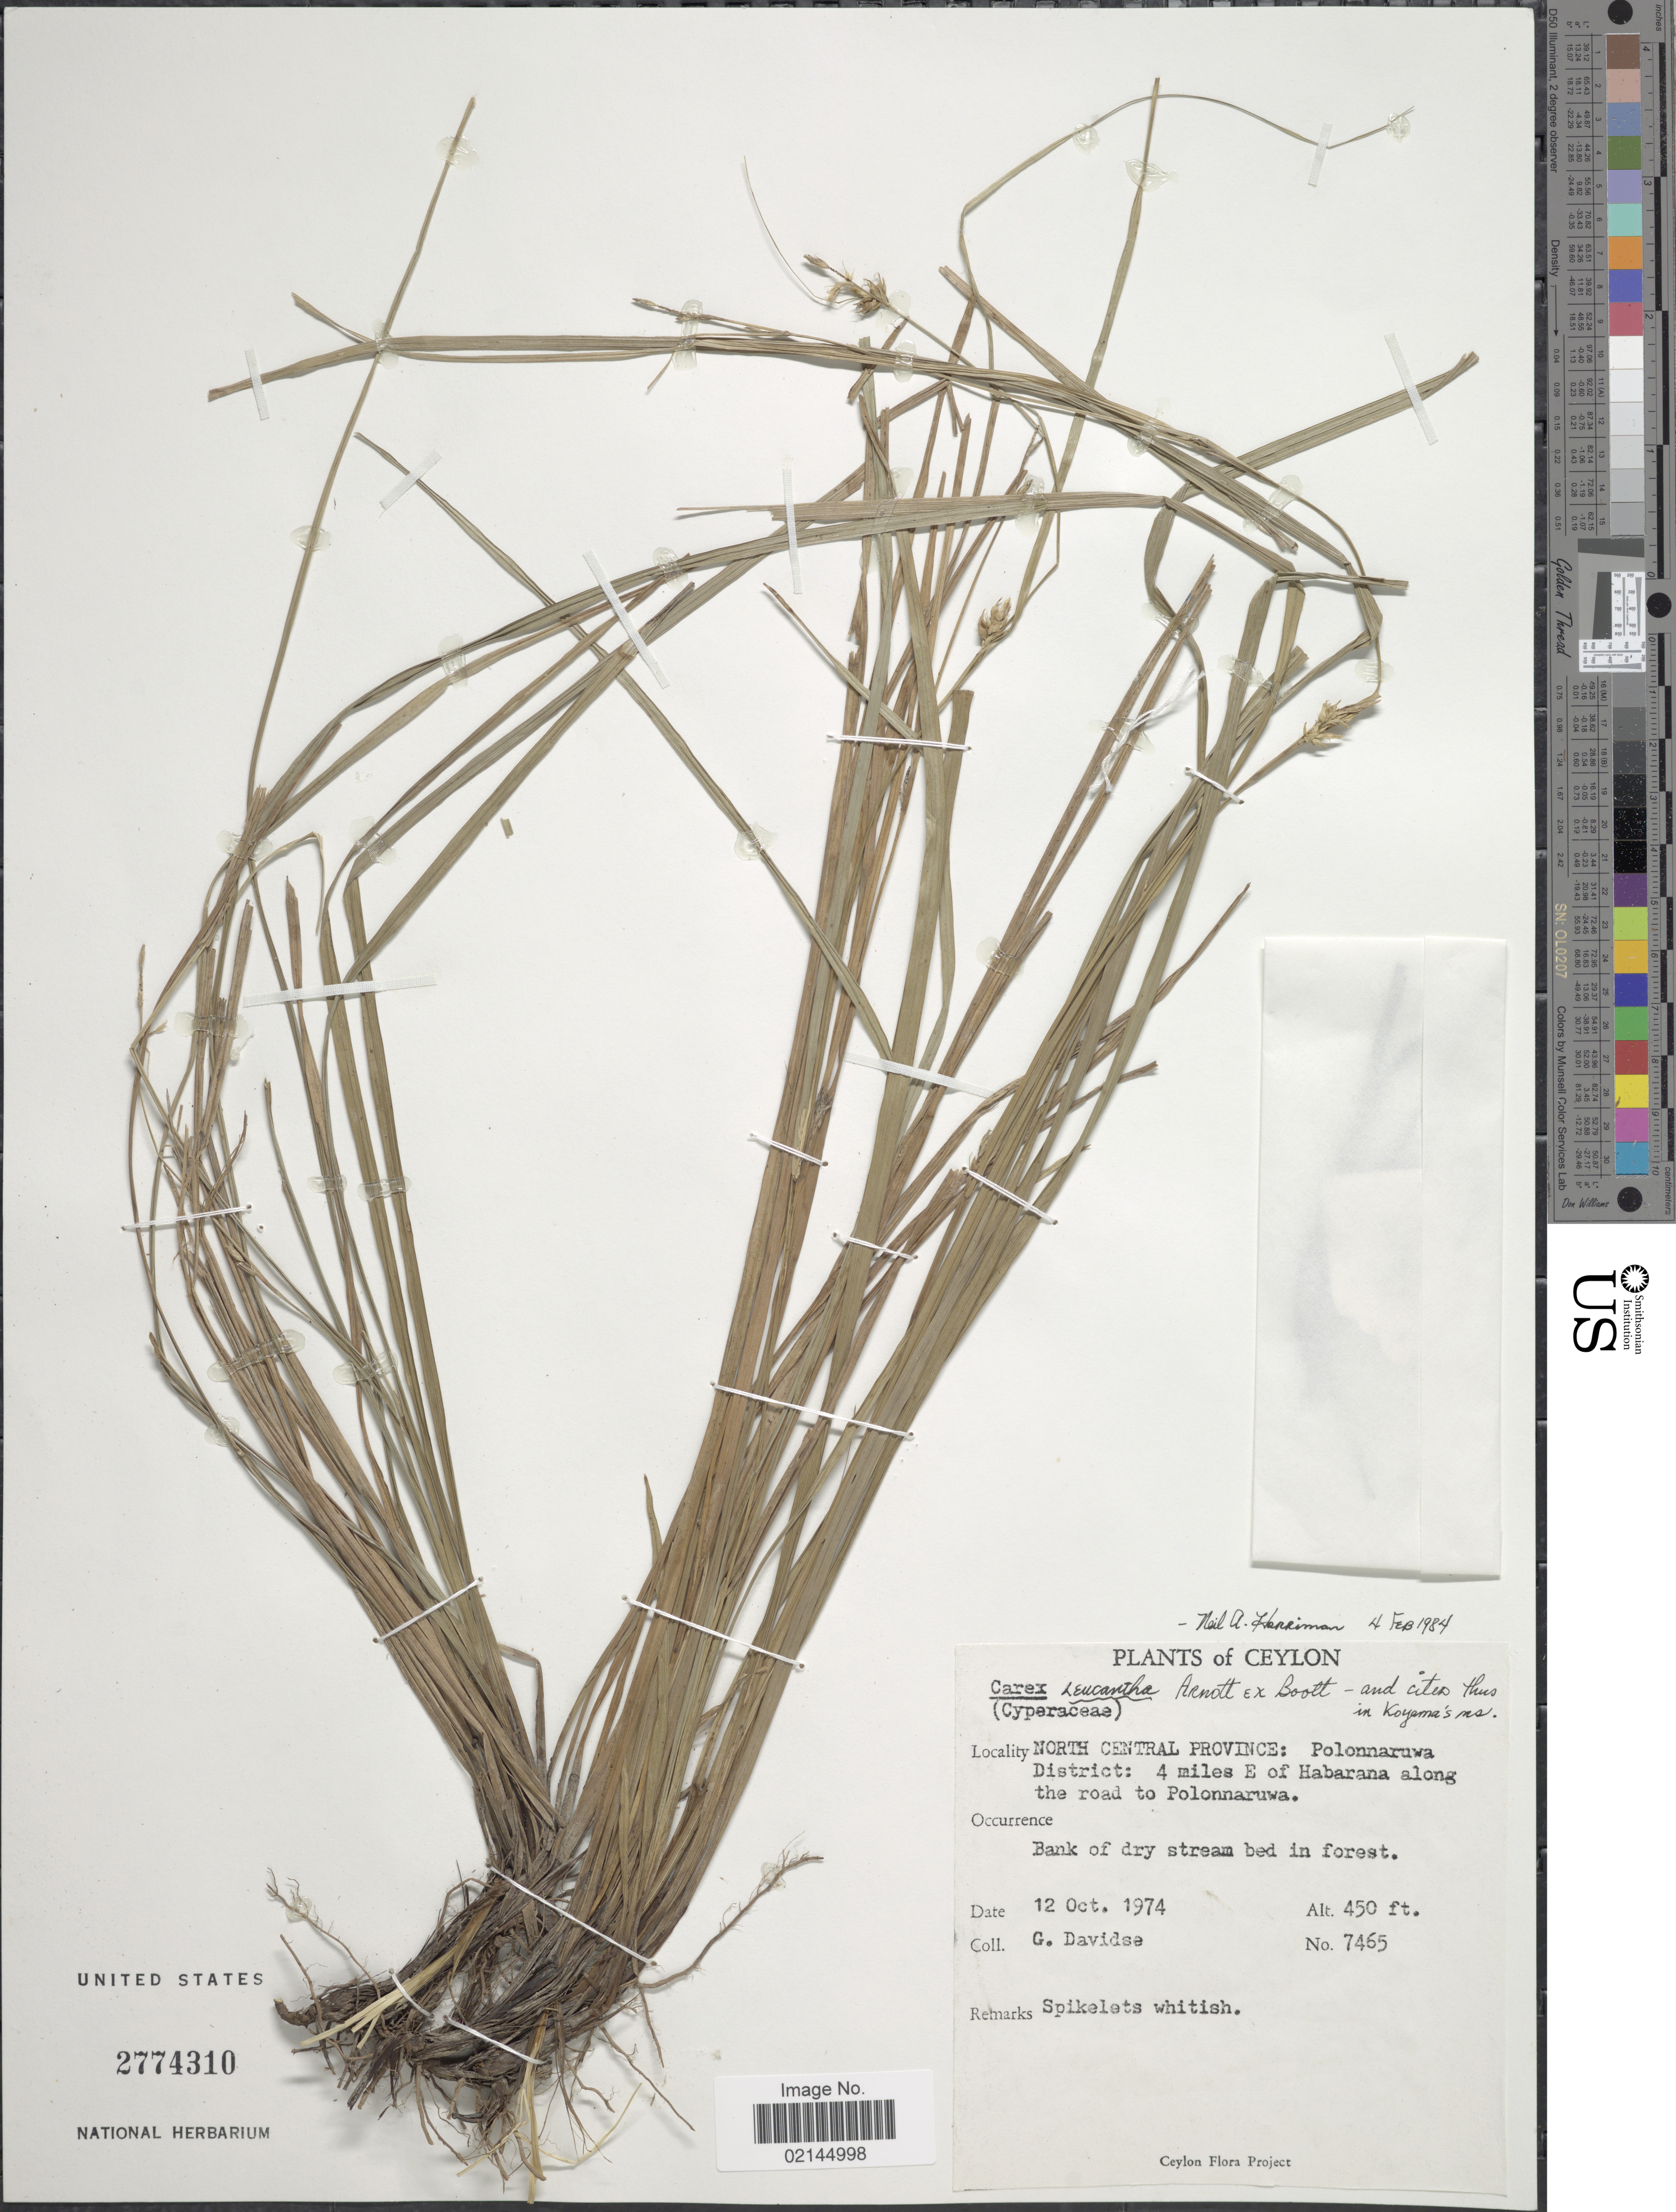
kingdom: Plantae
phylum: Tracheophyta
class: Liliopsida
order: Poales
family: Cyperaceae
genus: Carex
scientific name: Carex leucantha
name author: Arn. ex Boott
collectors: G. Davidse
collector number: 7465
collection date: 1974-10-12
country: Sri Lanka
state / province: North Central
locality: Ceylon, North Central Province: Polonnaruwa District: 4 miles E of Habarana along the road to Polonnaruwa, bank of dry stream bed in forest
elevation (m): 137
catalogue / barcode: US 2774310